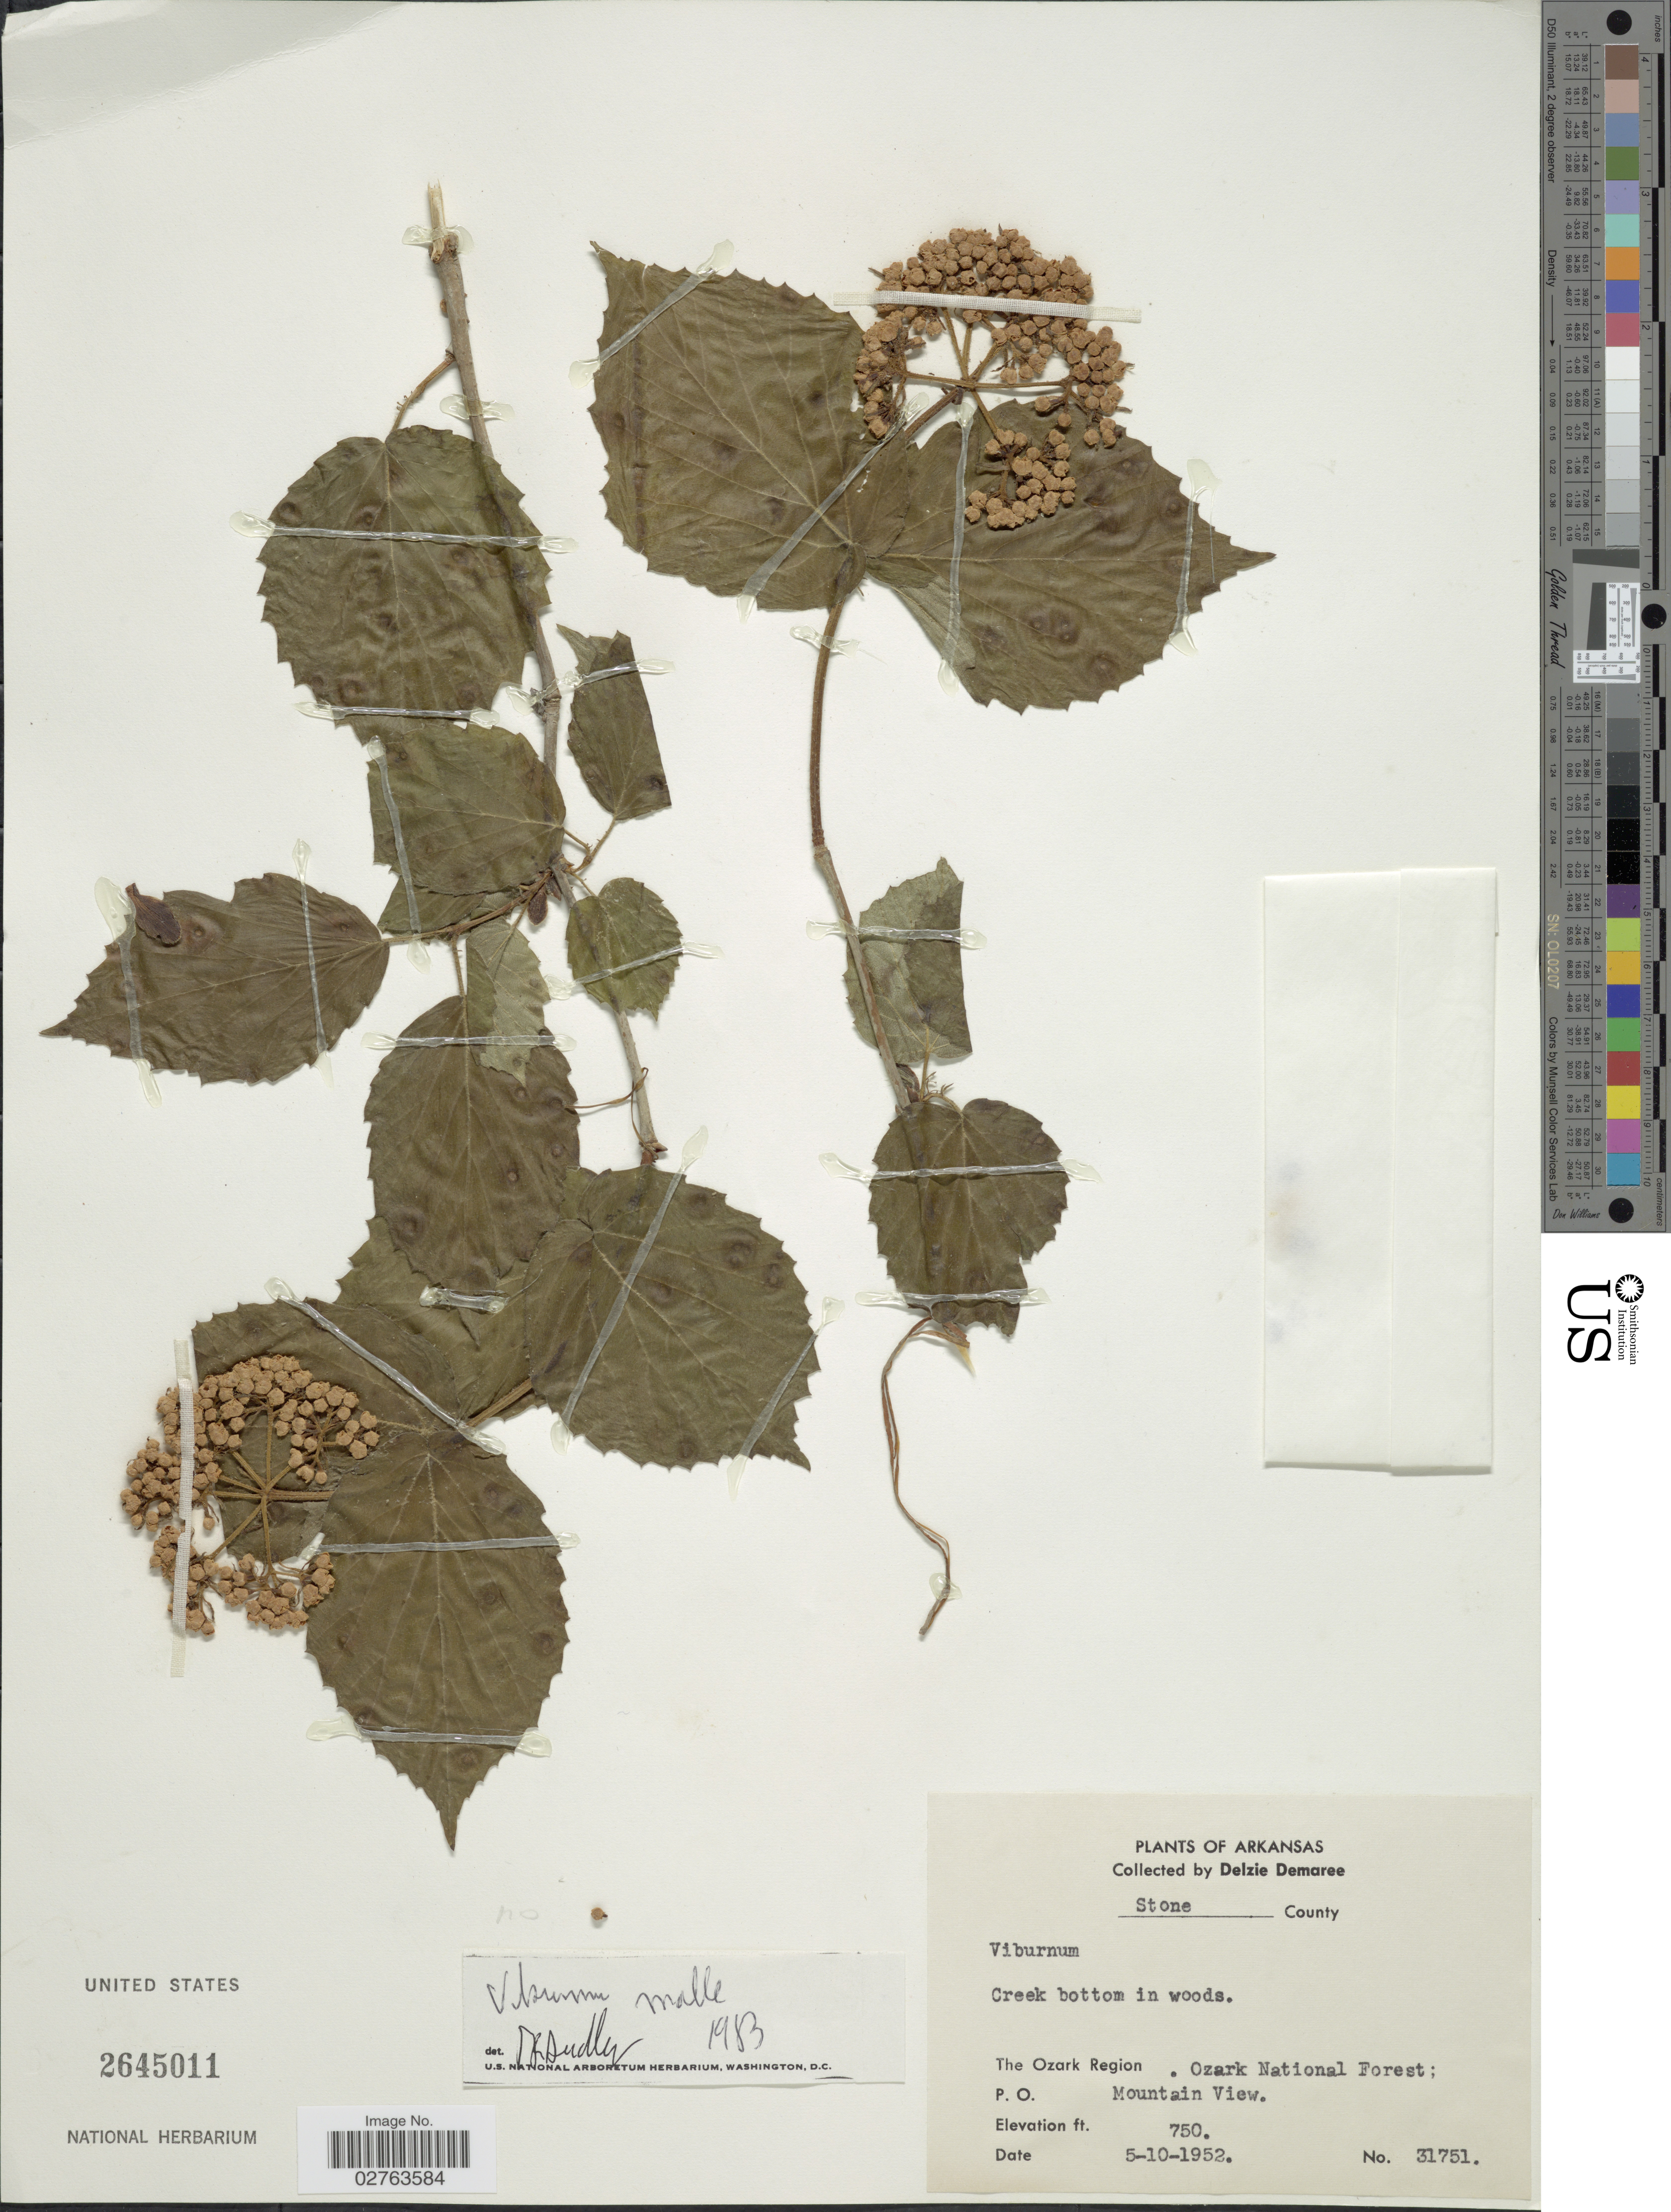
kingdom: Plantae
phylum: Tracheophyta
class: Magnoliopsida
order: Dipsacales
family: Viburnaceae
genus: Viburnum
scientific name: Viburnum molle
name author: Michx.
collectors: D. Demaree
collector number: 31751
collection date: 1952-05-10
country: United States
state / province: Arkansas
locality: Stone County. The Ozark Region. Ozark National Forest; P. O. Mountain View.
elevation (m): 229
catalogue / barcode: US 2645011